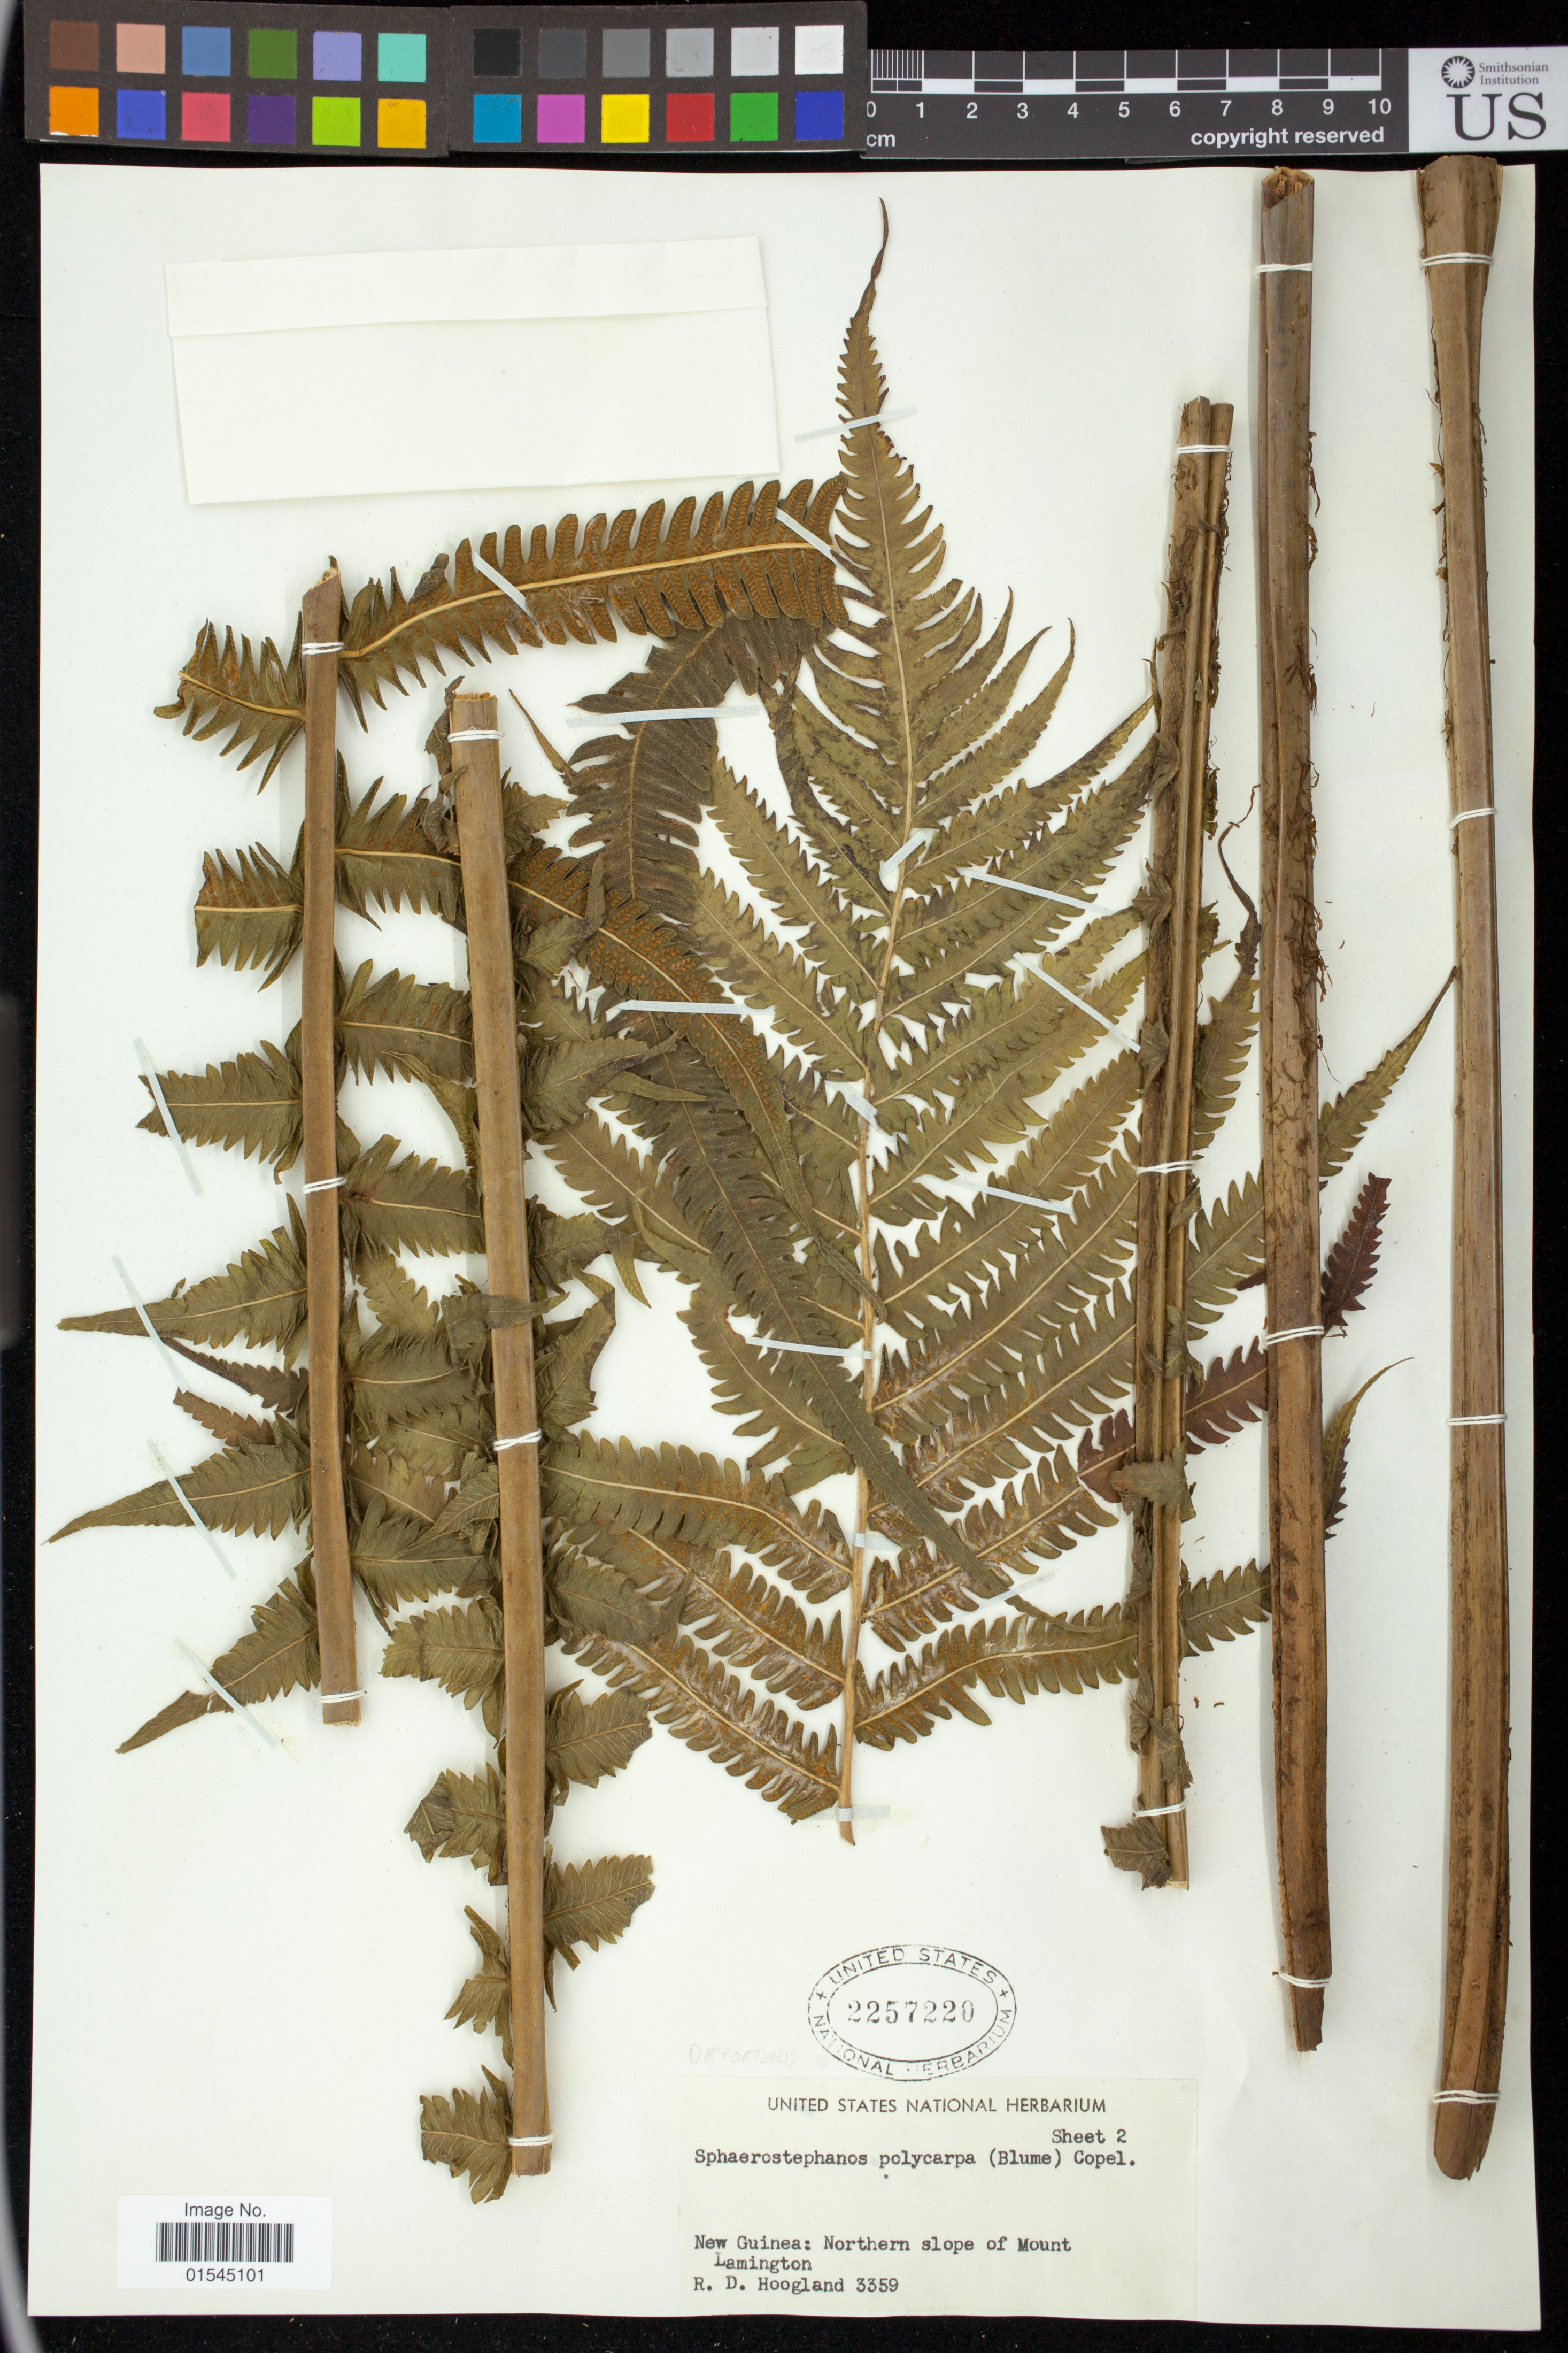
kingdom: Plantae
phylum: Tracheophyta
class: Polypodiopsida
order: Polypodiales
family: Thelypteridaceae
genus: Sphaerostephanos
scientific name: Sphaerostephanos sp.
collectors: R. D. Hoogland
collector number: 3359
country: Papua New Guinea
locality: Northern slope of Mount Lamington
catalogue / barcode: US 2257220